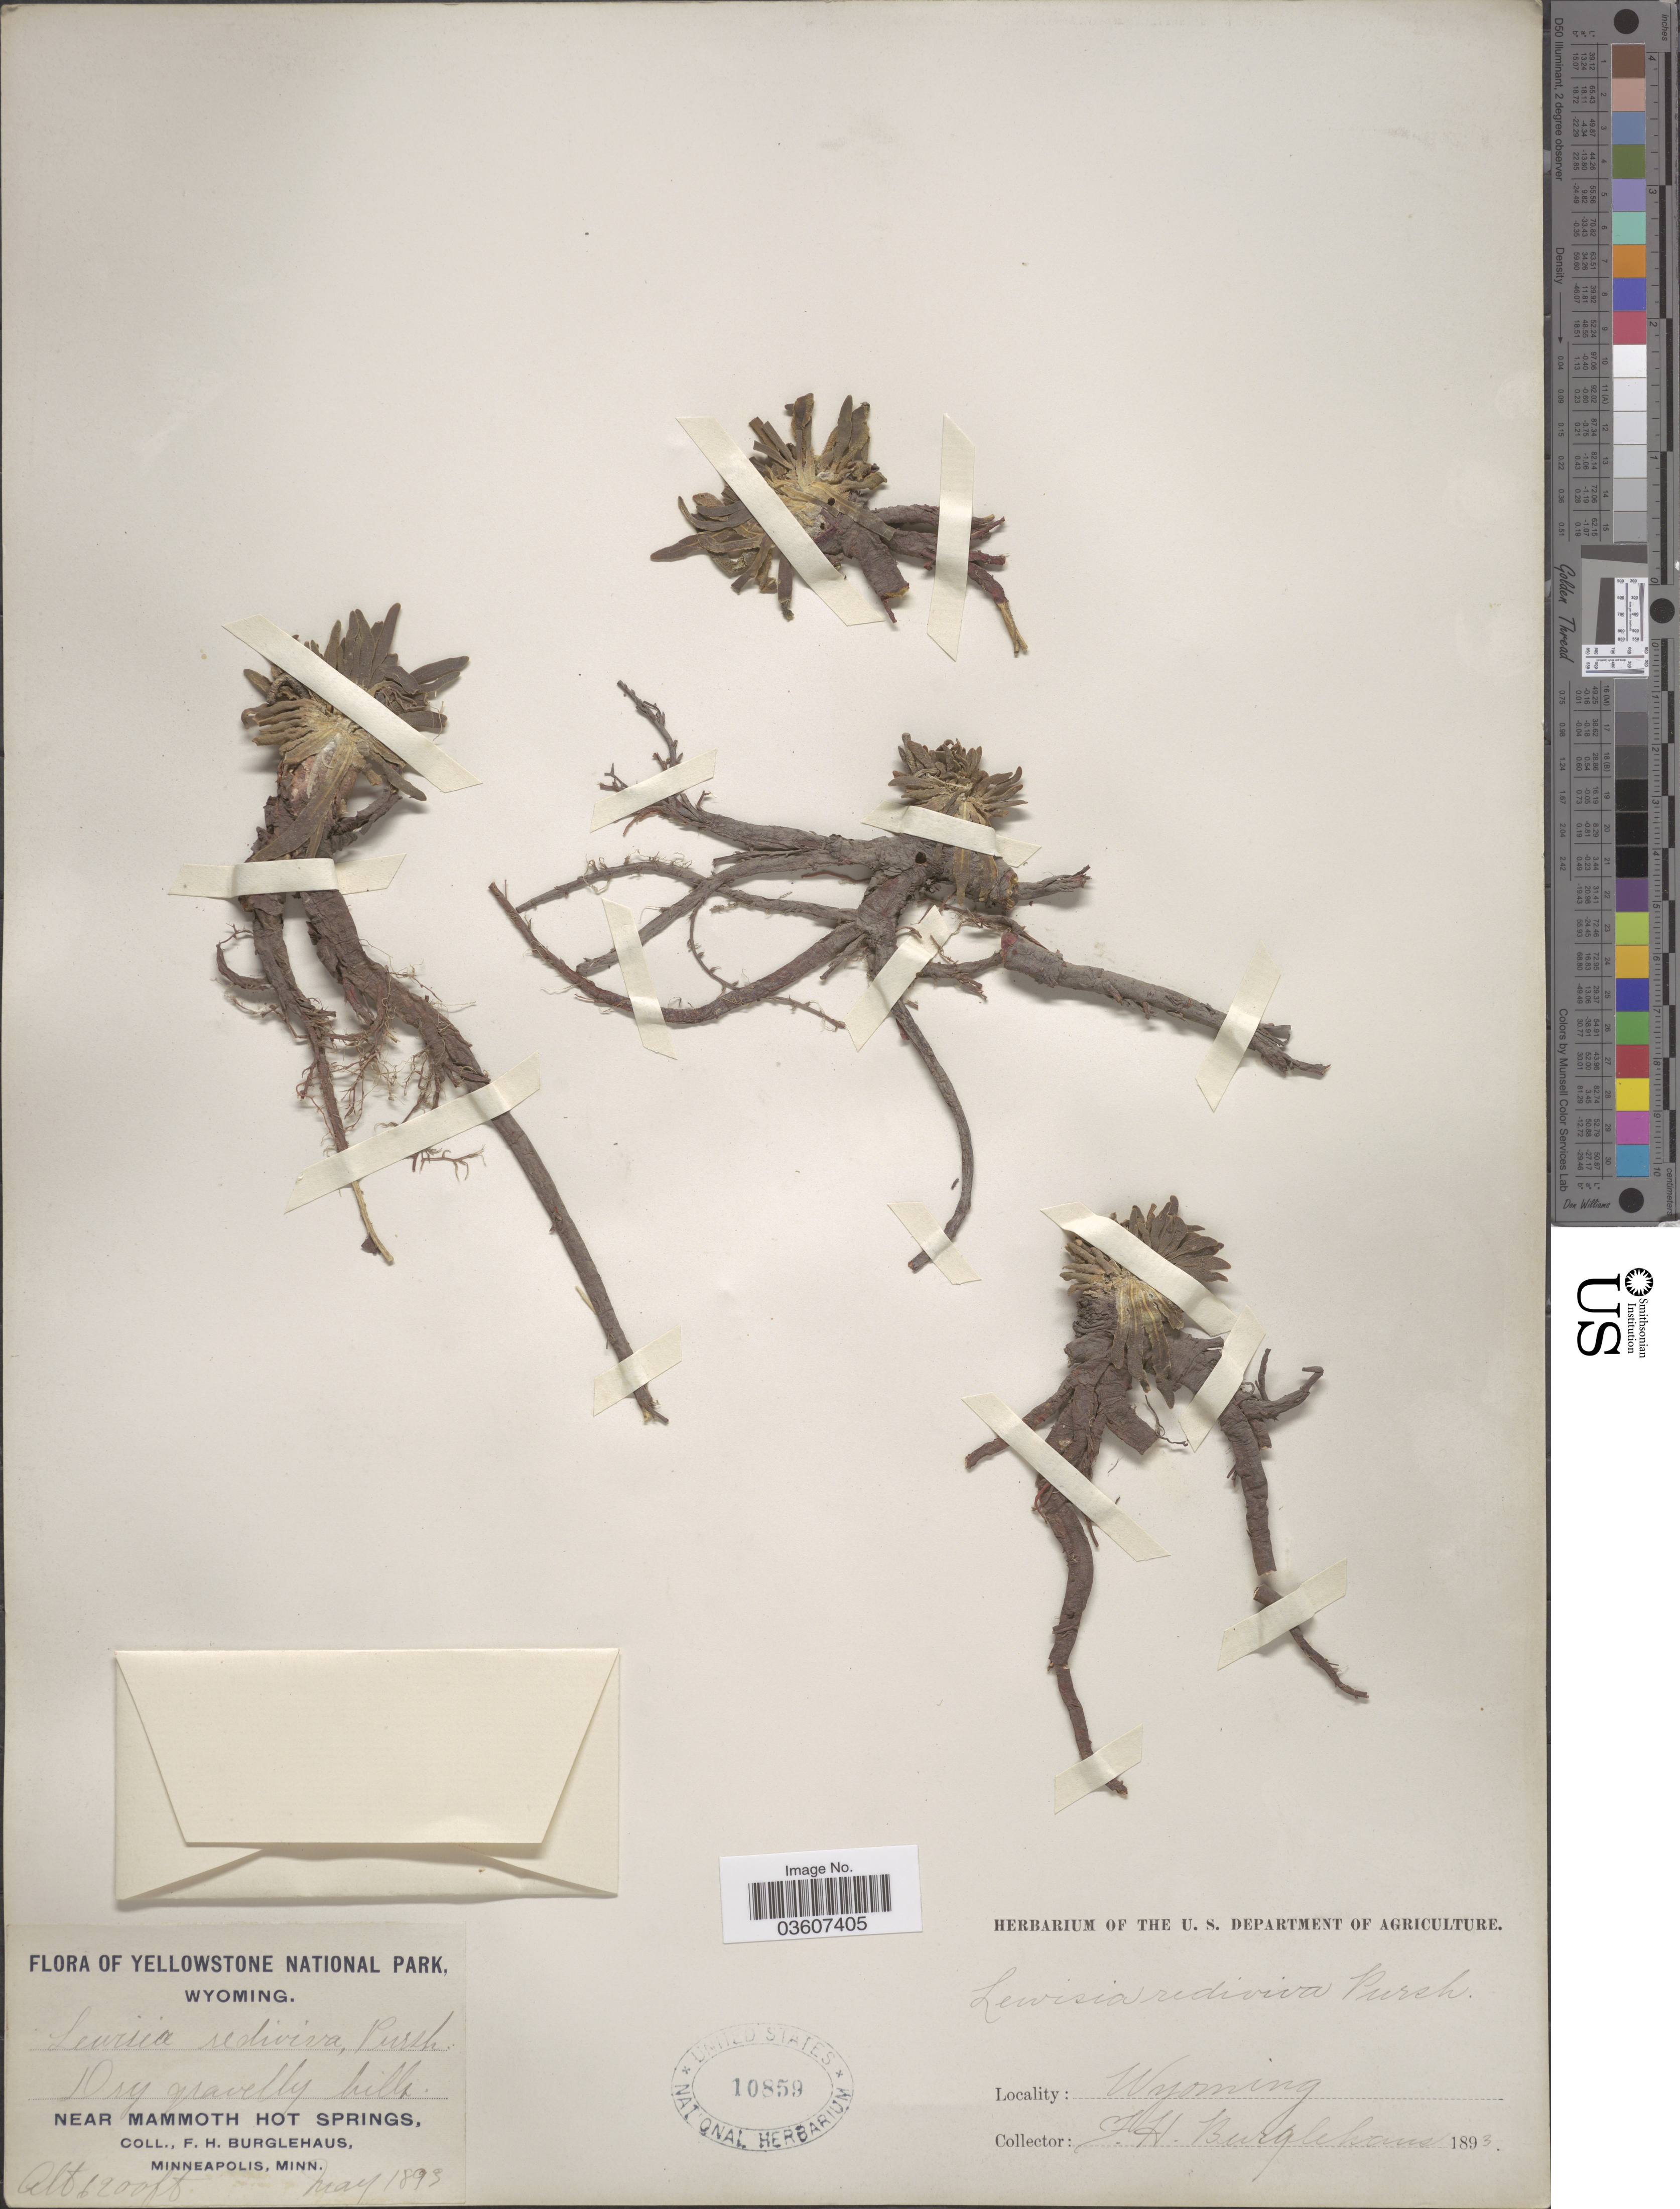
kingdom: Plantae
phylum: Tracheophyta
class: Magnoliopsida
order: Caryophyllales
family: Montiaceae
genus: Lewisia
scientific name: Lewisia rediviva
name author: Pursh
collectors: F. Burglehaus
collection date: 1893-05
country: United States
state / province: Wyoming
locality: Yellowstone National Park, Near Mammoth Hot Springs.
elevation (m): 1890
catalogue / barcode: US 10859